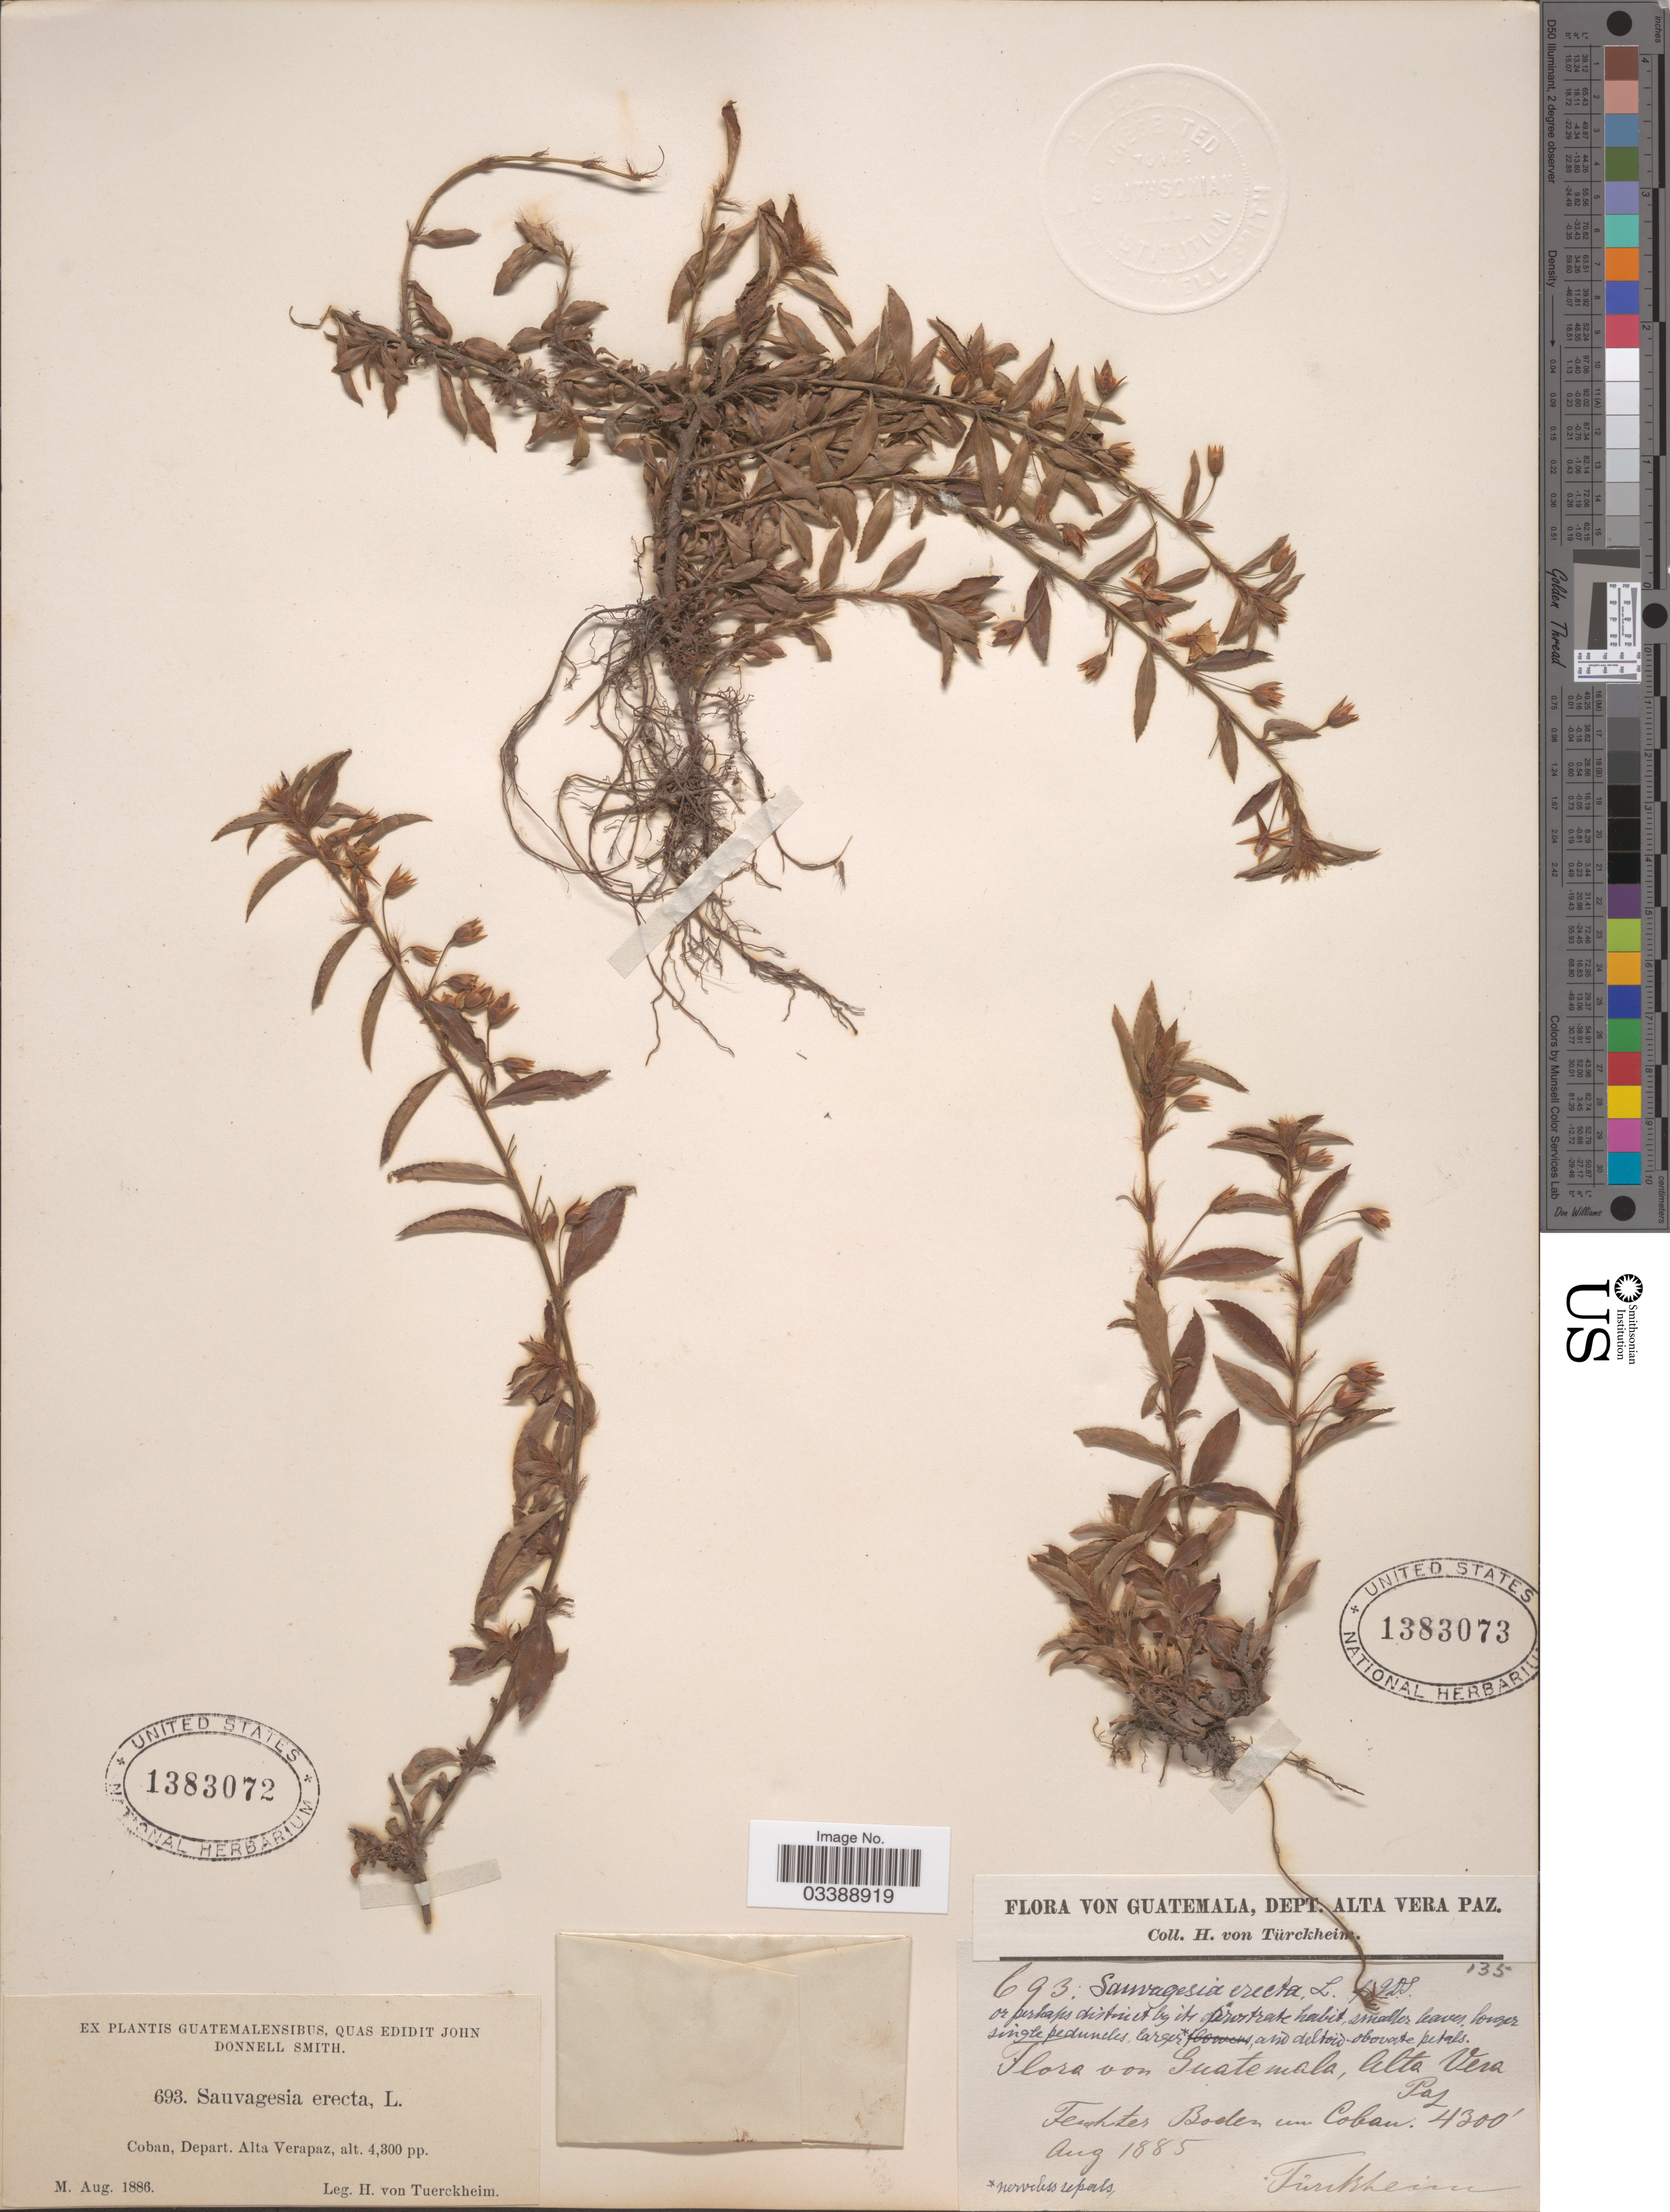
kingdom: Plantae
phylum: Tracheophyta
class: Magnoliopsida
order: Malpighiales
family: Ochnaceae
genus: Sauvagesia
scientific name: Sauvagesia erecta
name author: L.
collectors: H. von Türckheim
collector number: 693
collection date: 1885-08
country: Guatemala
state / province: Alta Verapaz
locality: Dept. Alta Verapaz. Feuchtes Boden um Coban.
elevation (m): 1311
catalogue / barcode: US 1383073-2